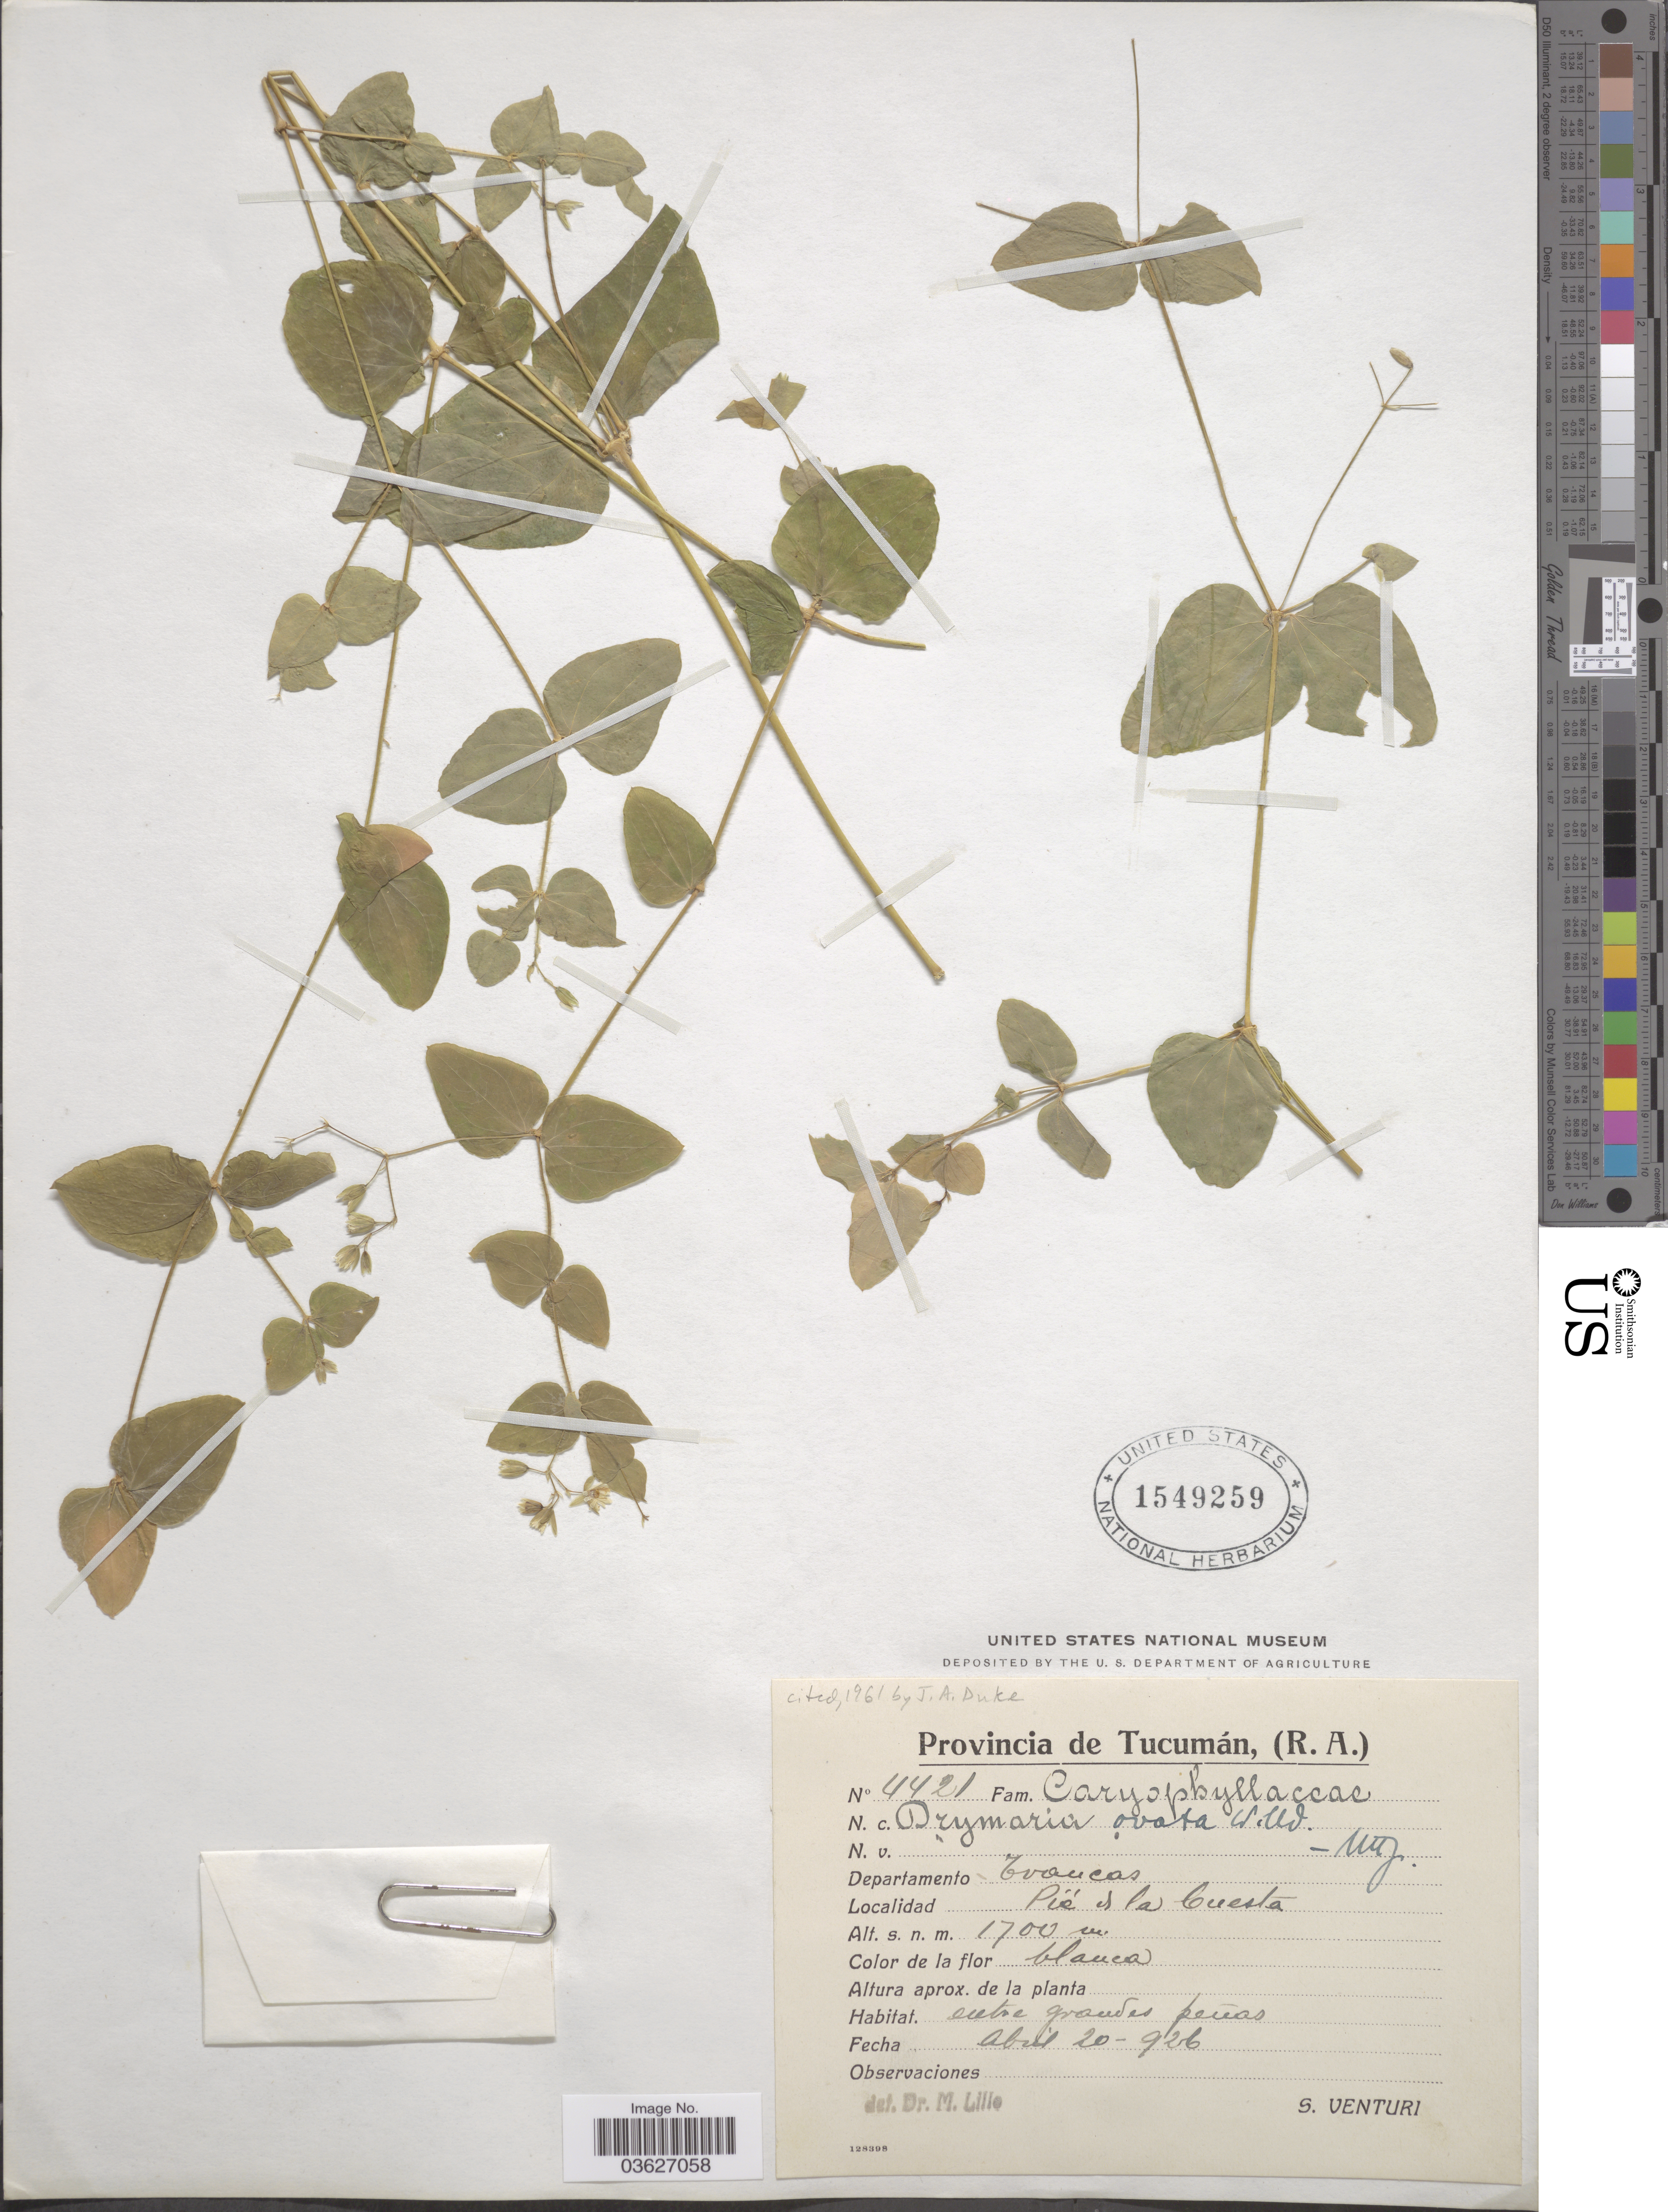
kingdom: Plantae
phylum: Tracheophyta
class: Magnoliopsida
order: Caryophyllales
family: Caryophyllaceae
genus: Drymaria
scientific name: Drymaria ovata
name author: Humb. & Bonpl. ex Schult.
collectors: S. Venturi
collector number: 4421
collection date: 1926-04-20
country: Argentina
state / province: Tucuman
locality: Departamento Trancas. Pic de la Cuesta.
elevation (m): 1700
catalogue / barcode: US 1549259